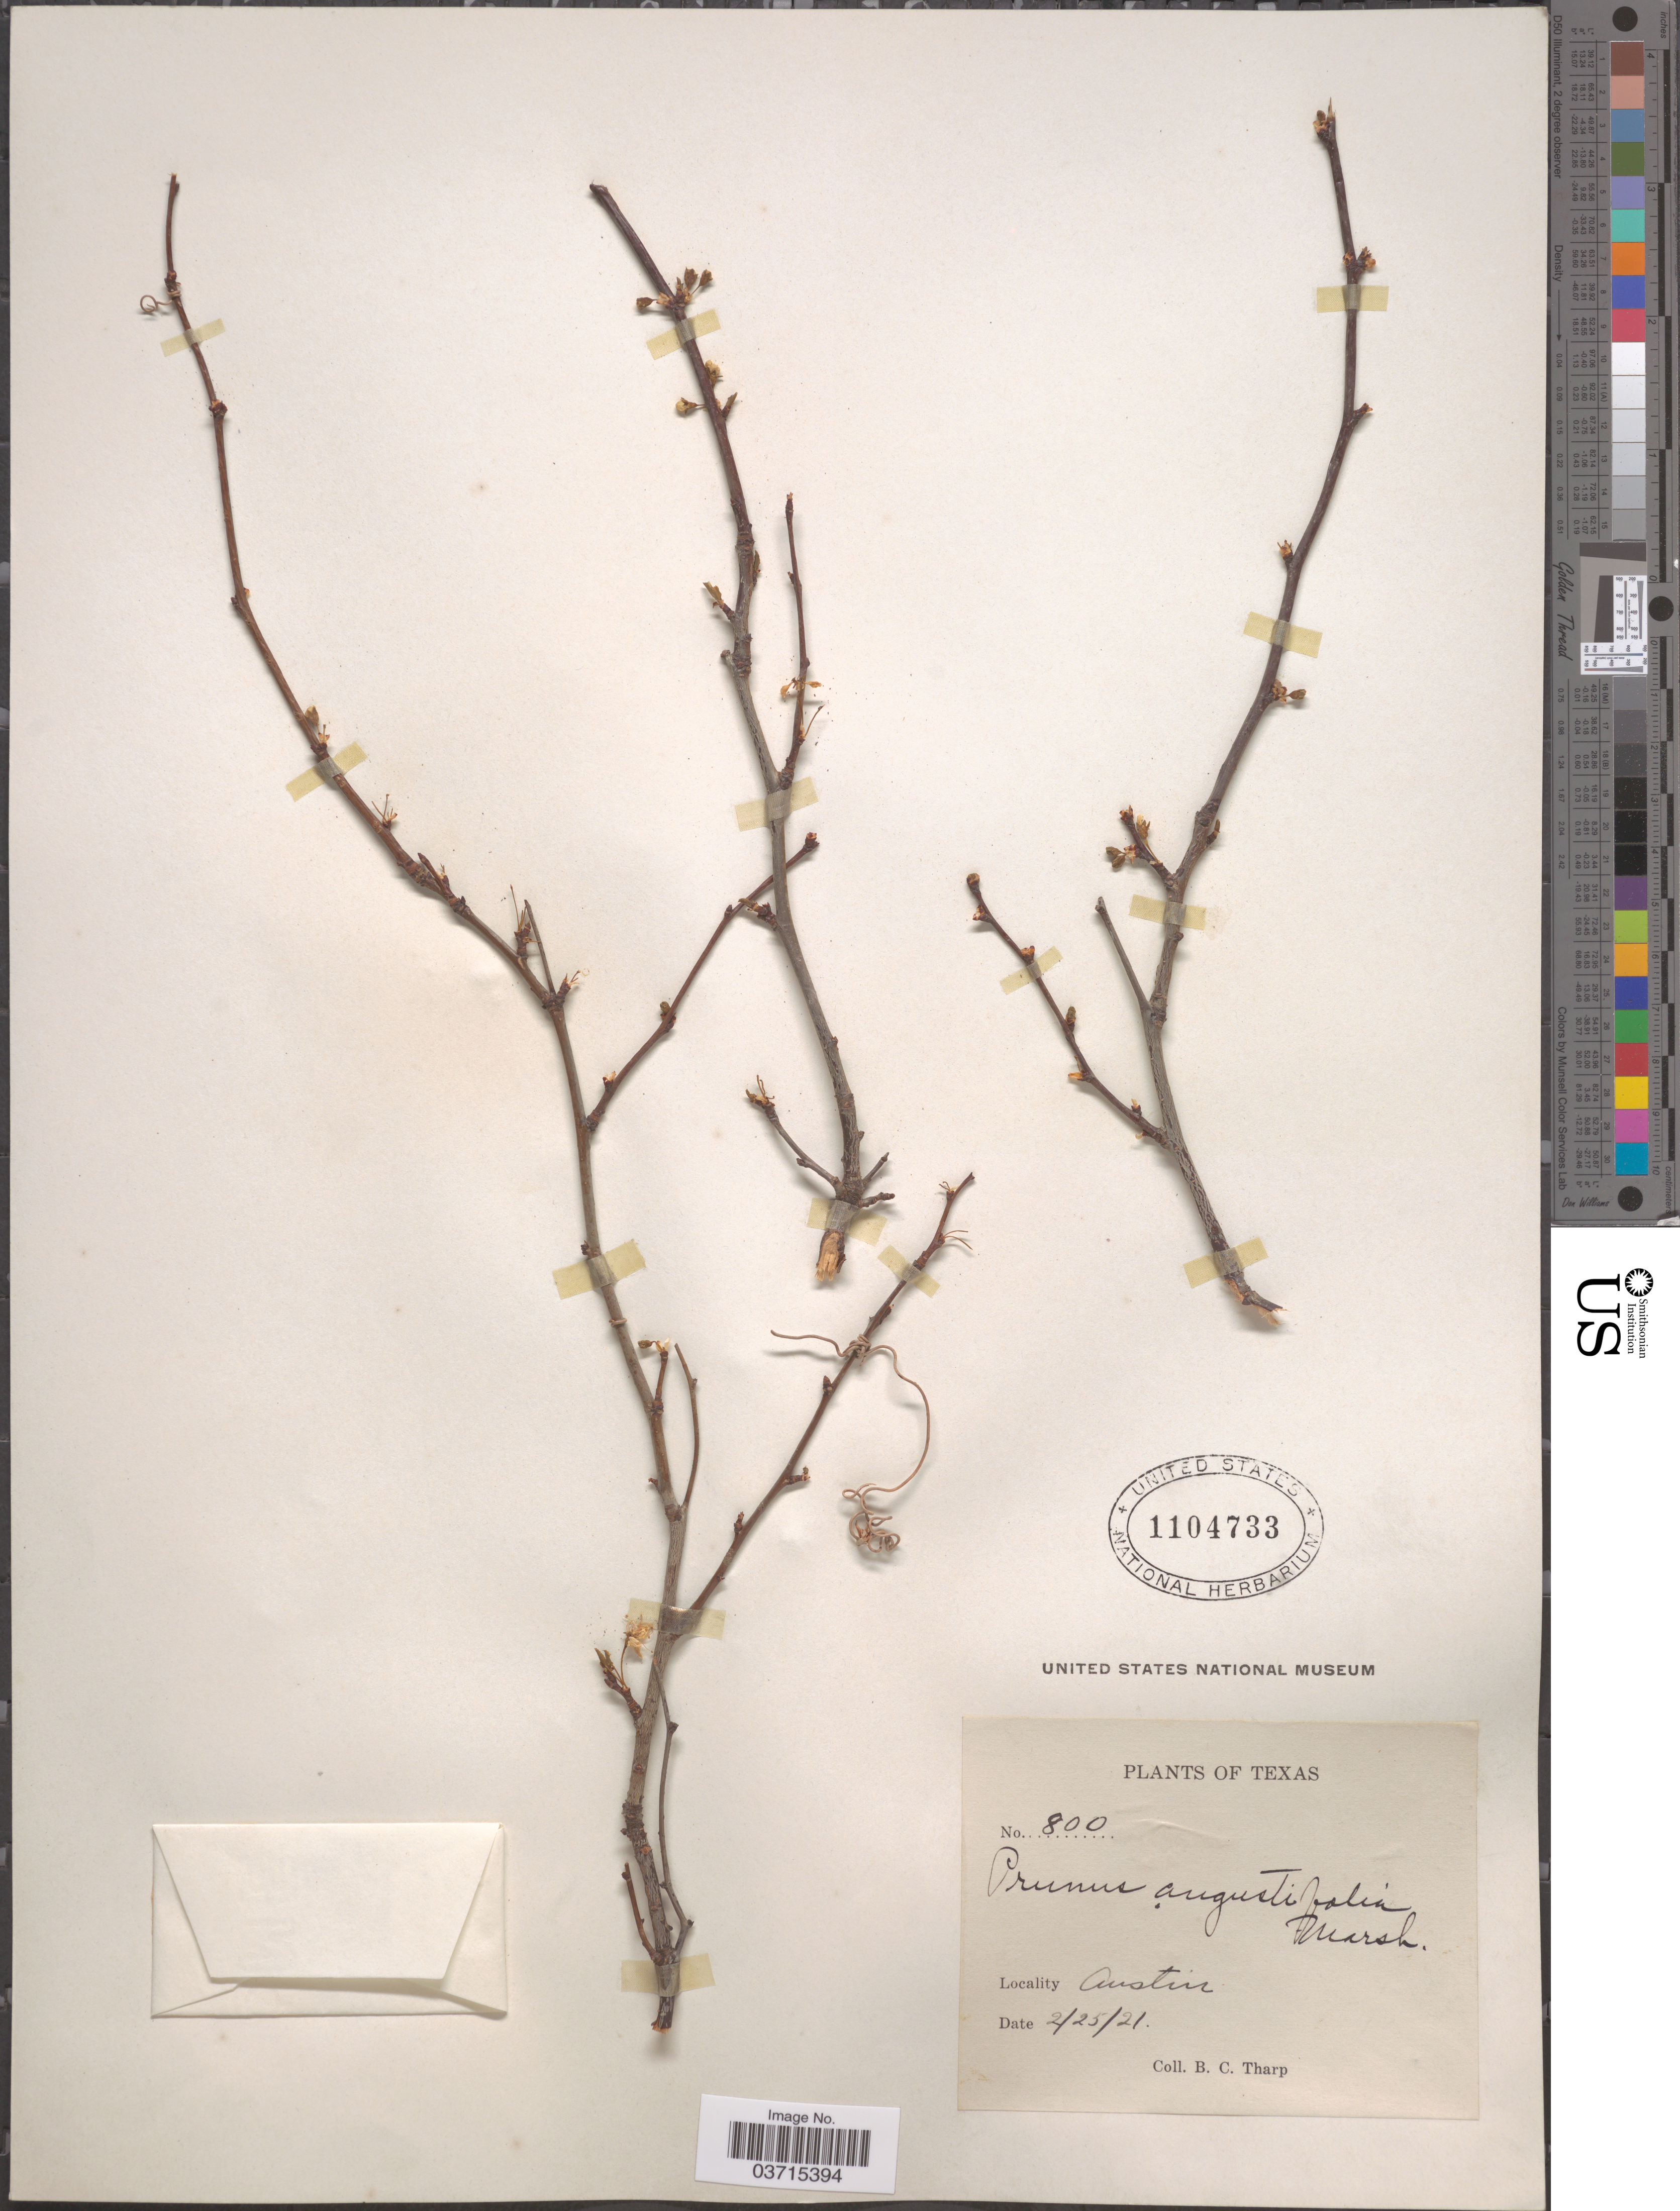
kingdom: Plantae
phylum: Tracheophyta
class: Magnoliopsida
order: Rosales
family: Rosaceae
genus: Prunus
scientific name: Prunus angustifolia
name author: Marshall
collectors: B. C. Tharp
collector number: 800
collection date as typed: Transcribed d/m/y: 25/2/21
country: United States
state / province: Texas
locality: Austin.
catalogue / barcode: US 1104733